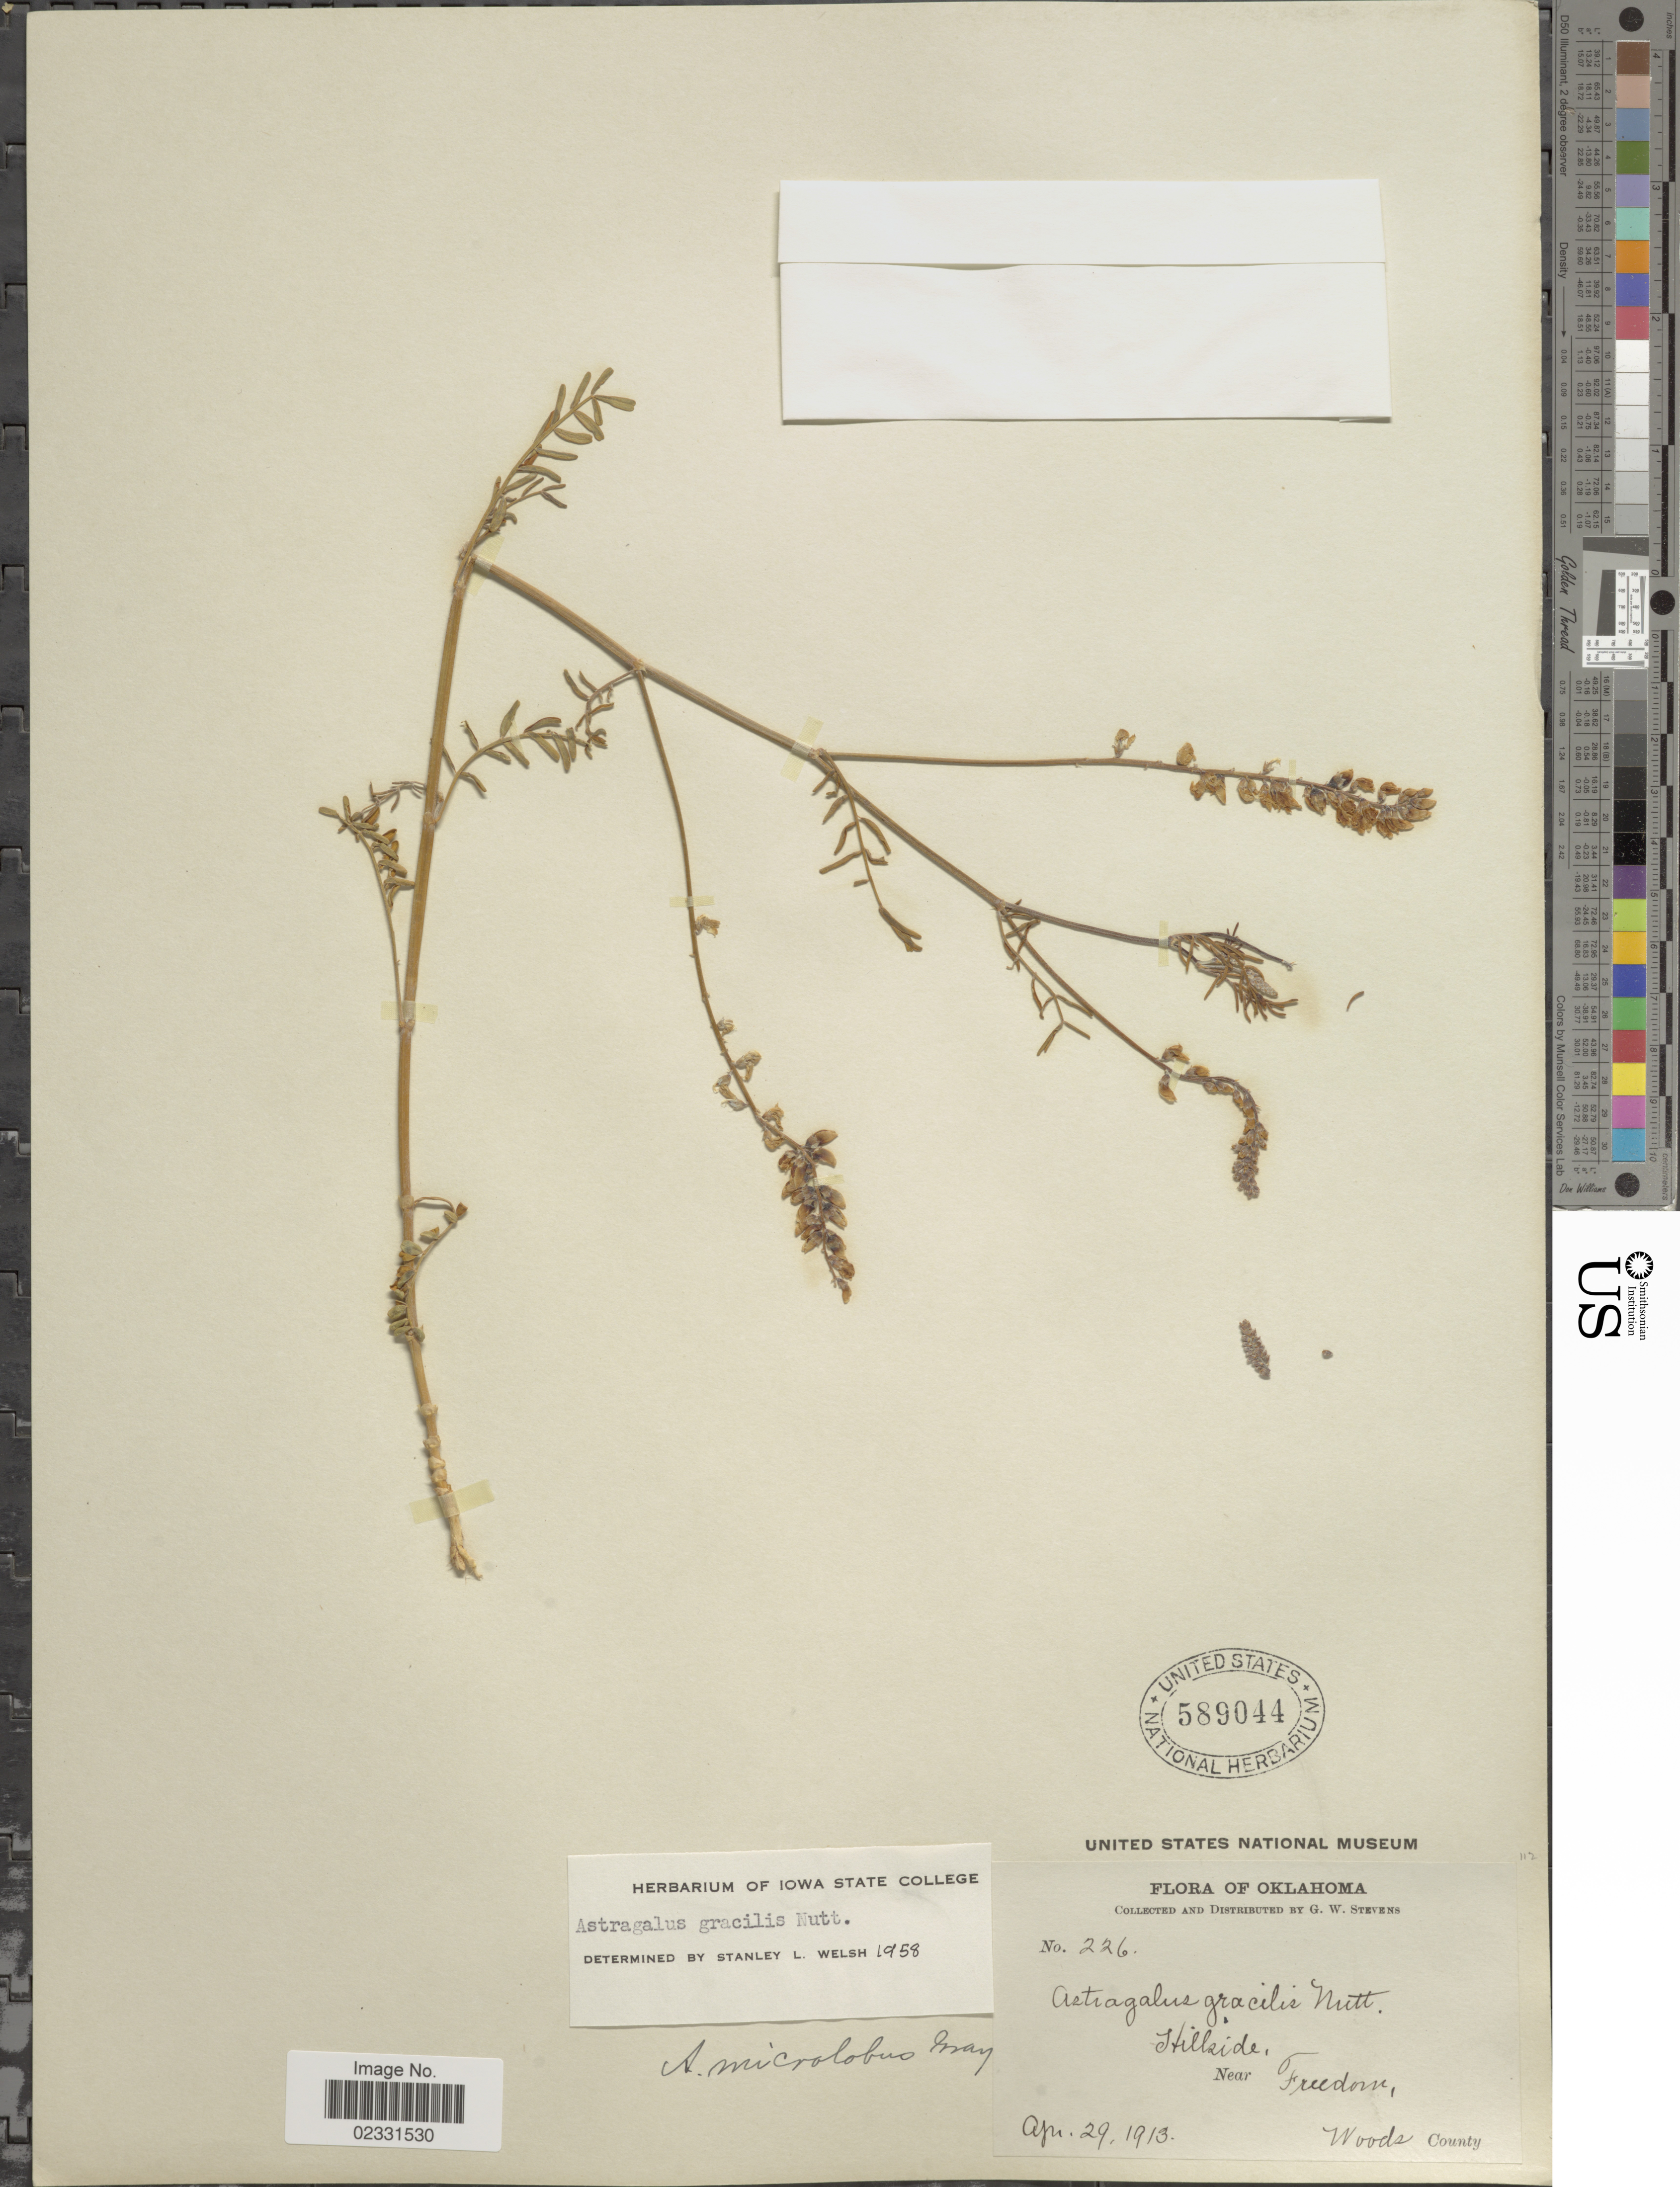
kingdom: Plantae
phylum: Tracheophyta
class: Magnoliopsida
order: Fabales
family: Fabaceae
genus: Astragalus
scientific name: Astragalus gracilis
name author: Nutt.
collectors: G. W. Stevens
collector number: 226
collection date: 1913-04-29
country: United States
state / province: Oklahoma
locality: Hillside, Near Freedom, Woods County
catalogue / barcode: US 589044